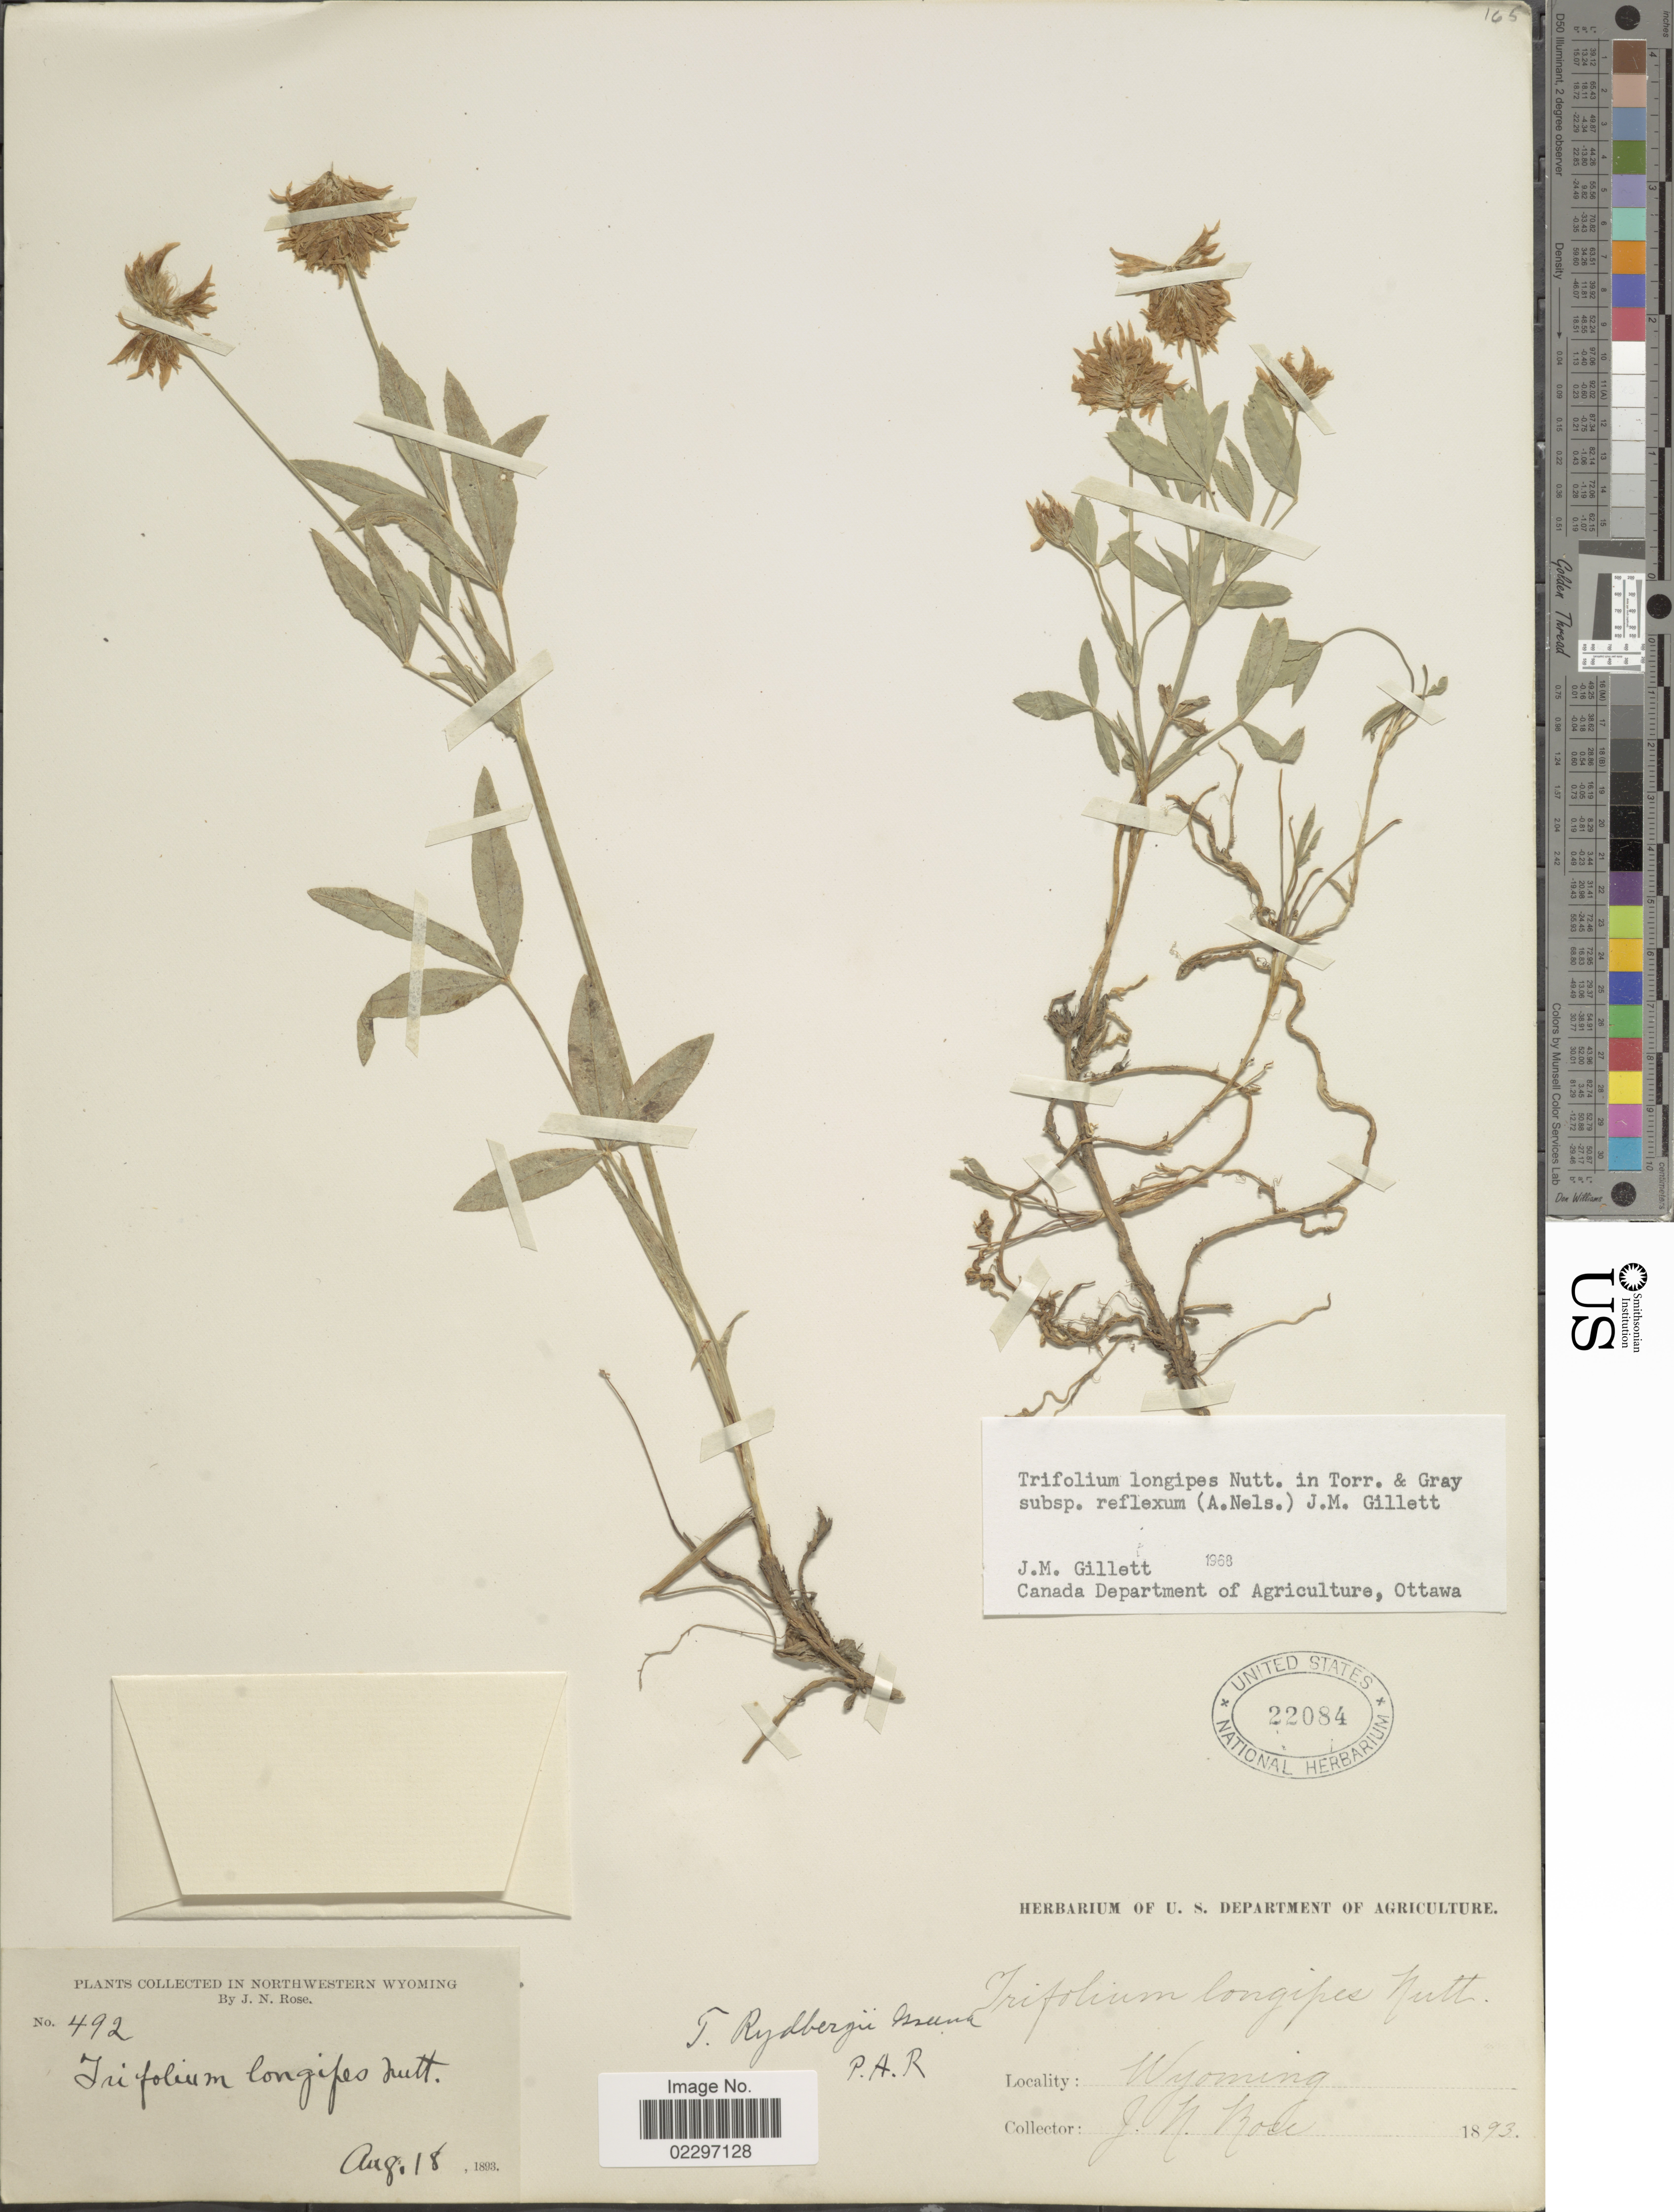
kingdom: Plantae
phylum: Tracheophyta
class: Magnoliopsida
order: Fabales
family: Fabaceae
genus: Trifolium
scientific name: Trifolium longipes subsp. reflexum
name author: (A. Nelson) J.M. Gillet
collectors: J. N. Rose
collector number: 492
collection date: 1893-08-18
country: United States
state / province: Wyoming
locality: Northwestern Wyoming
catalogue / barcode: US 22084